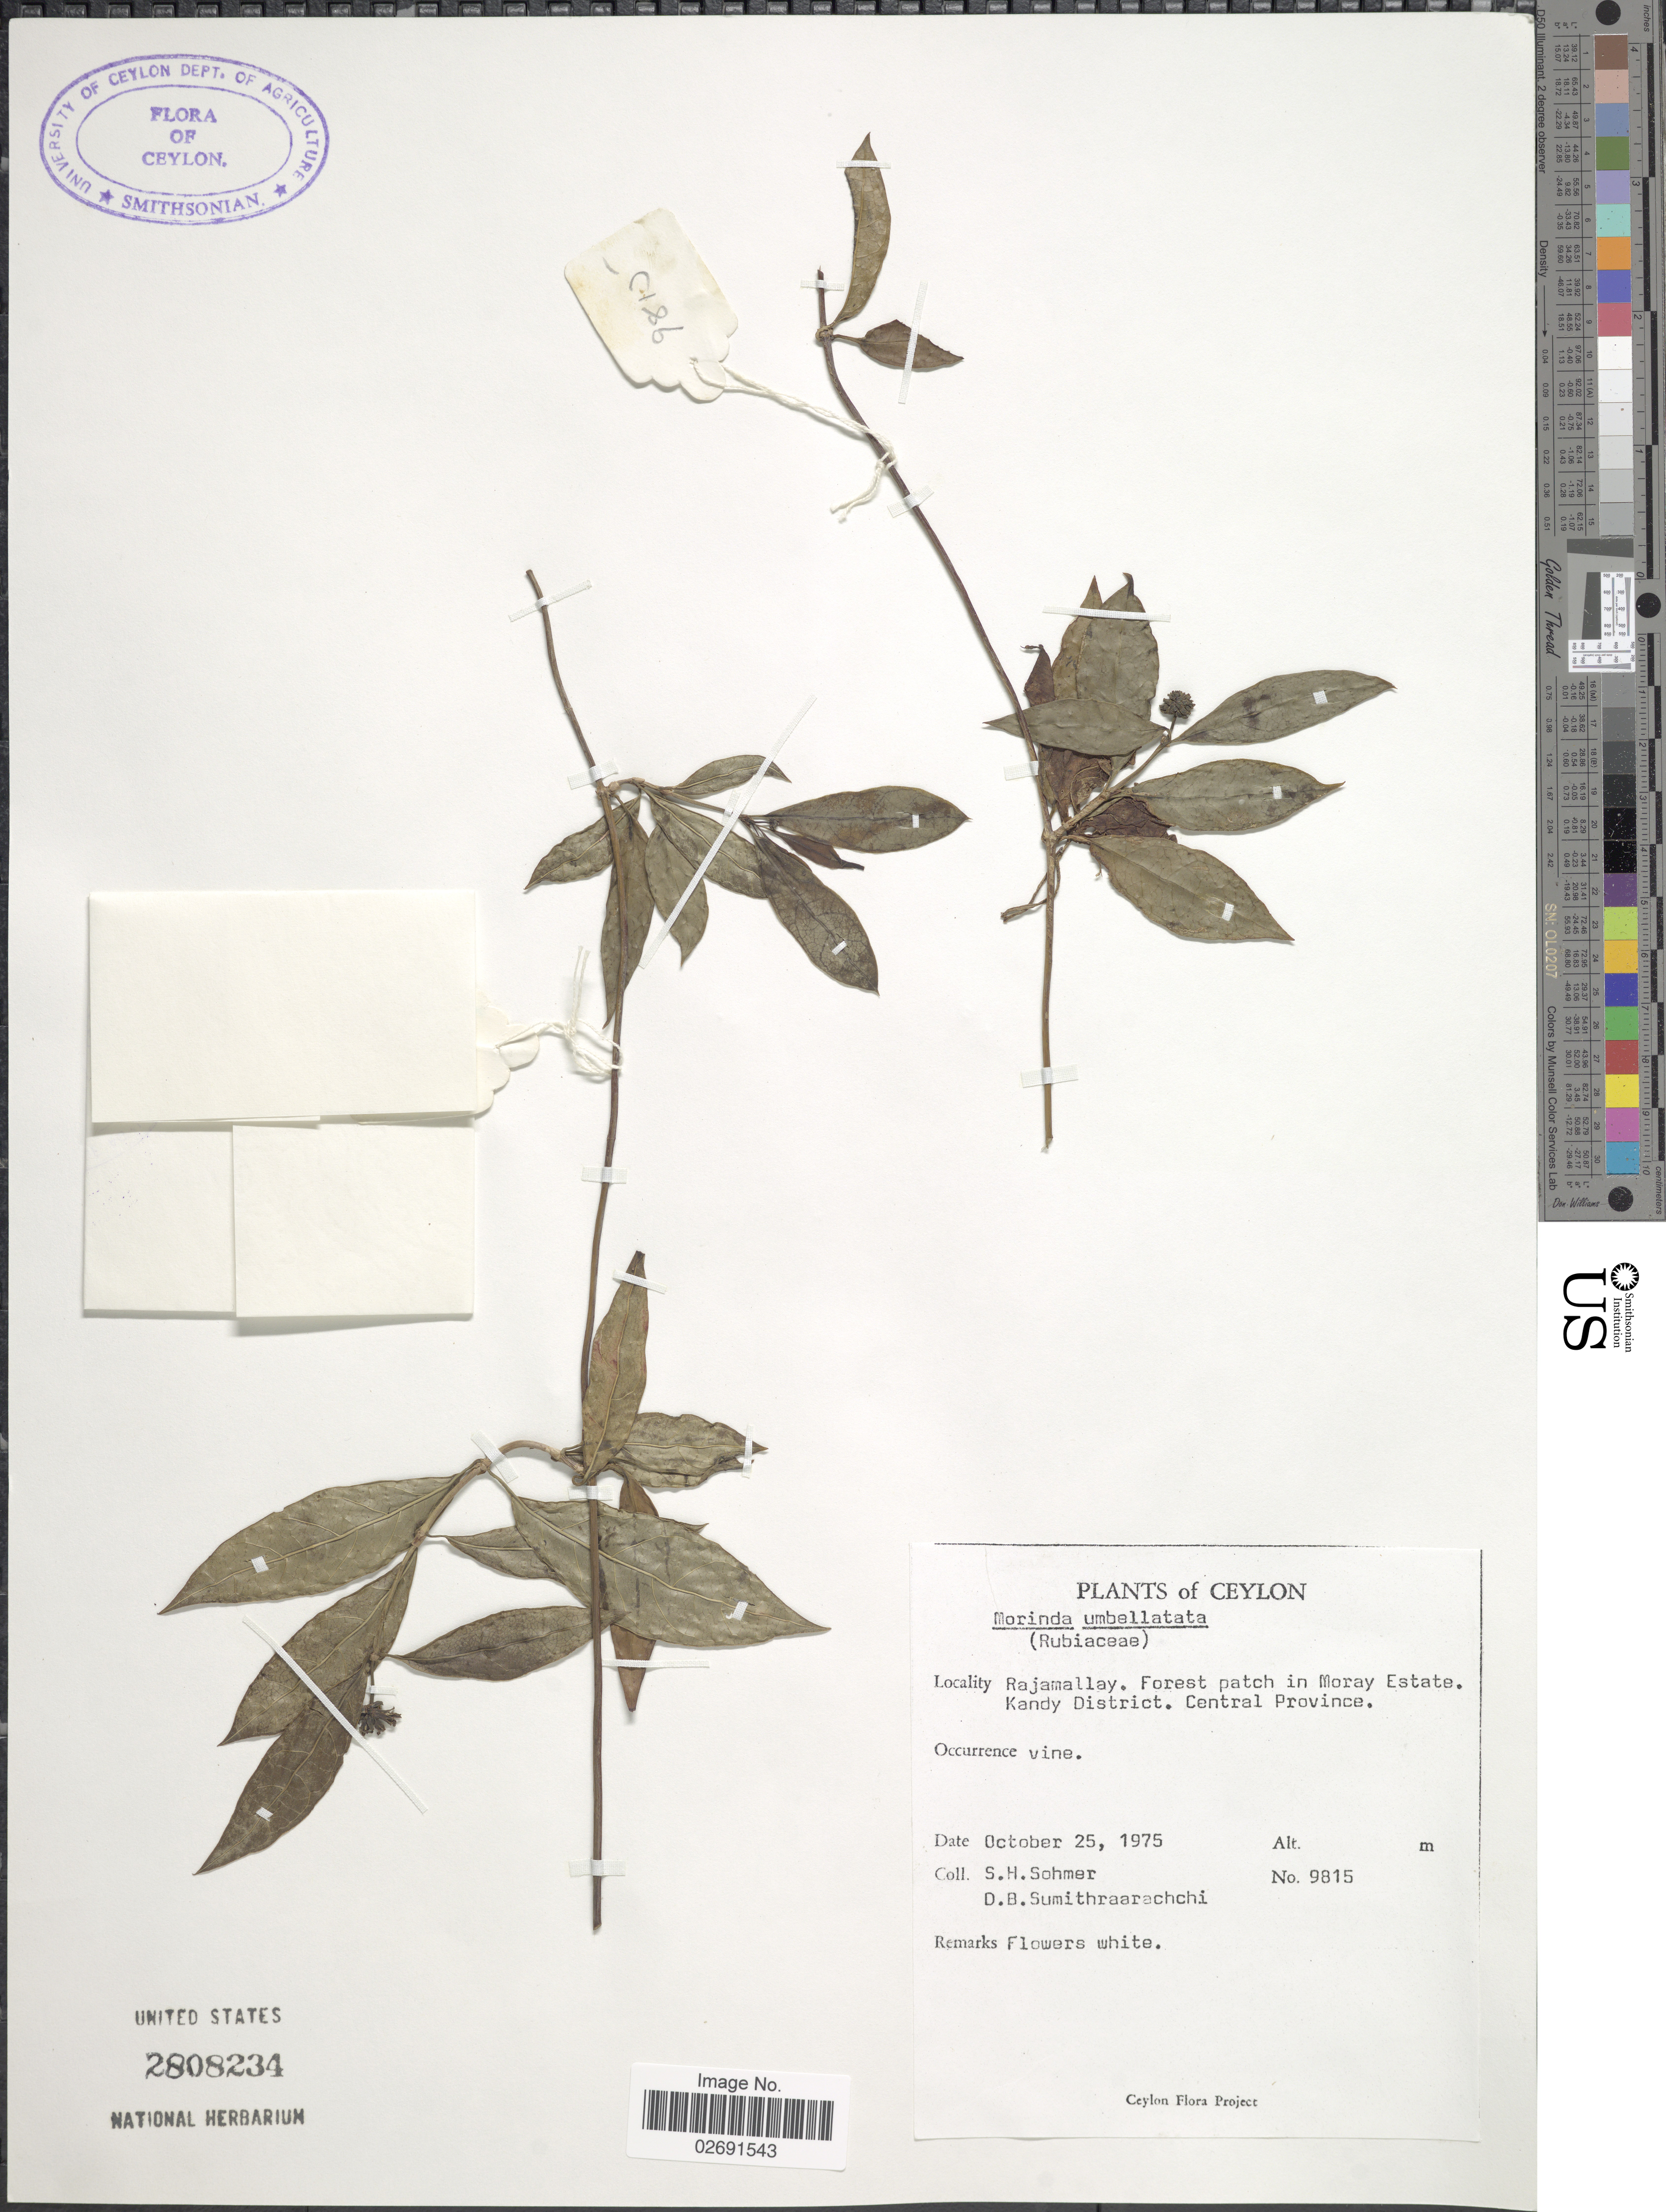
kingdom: Plantae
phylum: Tracheophyta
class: Magnoliopsida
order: Gentianales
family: Rubiaceae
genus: Gynochthodes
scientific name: Gynochthodes umbellata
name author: (L.) Razafim. & B. Bremer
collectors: S. H. Sohmer & D. B. Sumithraarachchi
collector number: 9815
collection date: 1975-10-25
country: Sri Lanka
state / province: Central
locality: Ceylon, Rajamallay, forest patch in Moray Estate, Kandy District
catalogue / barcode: US 2808234